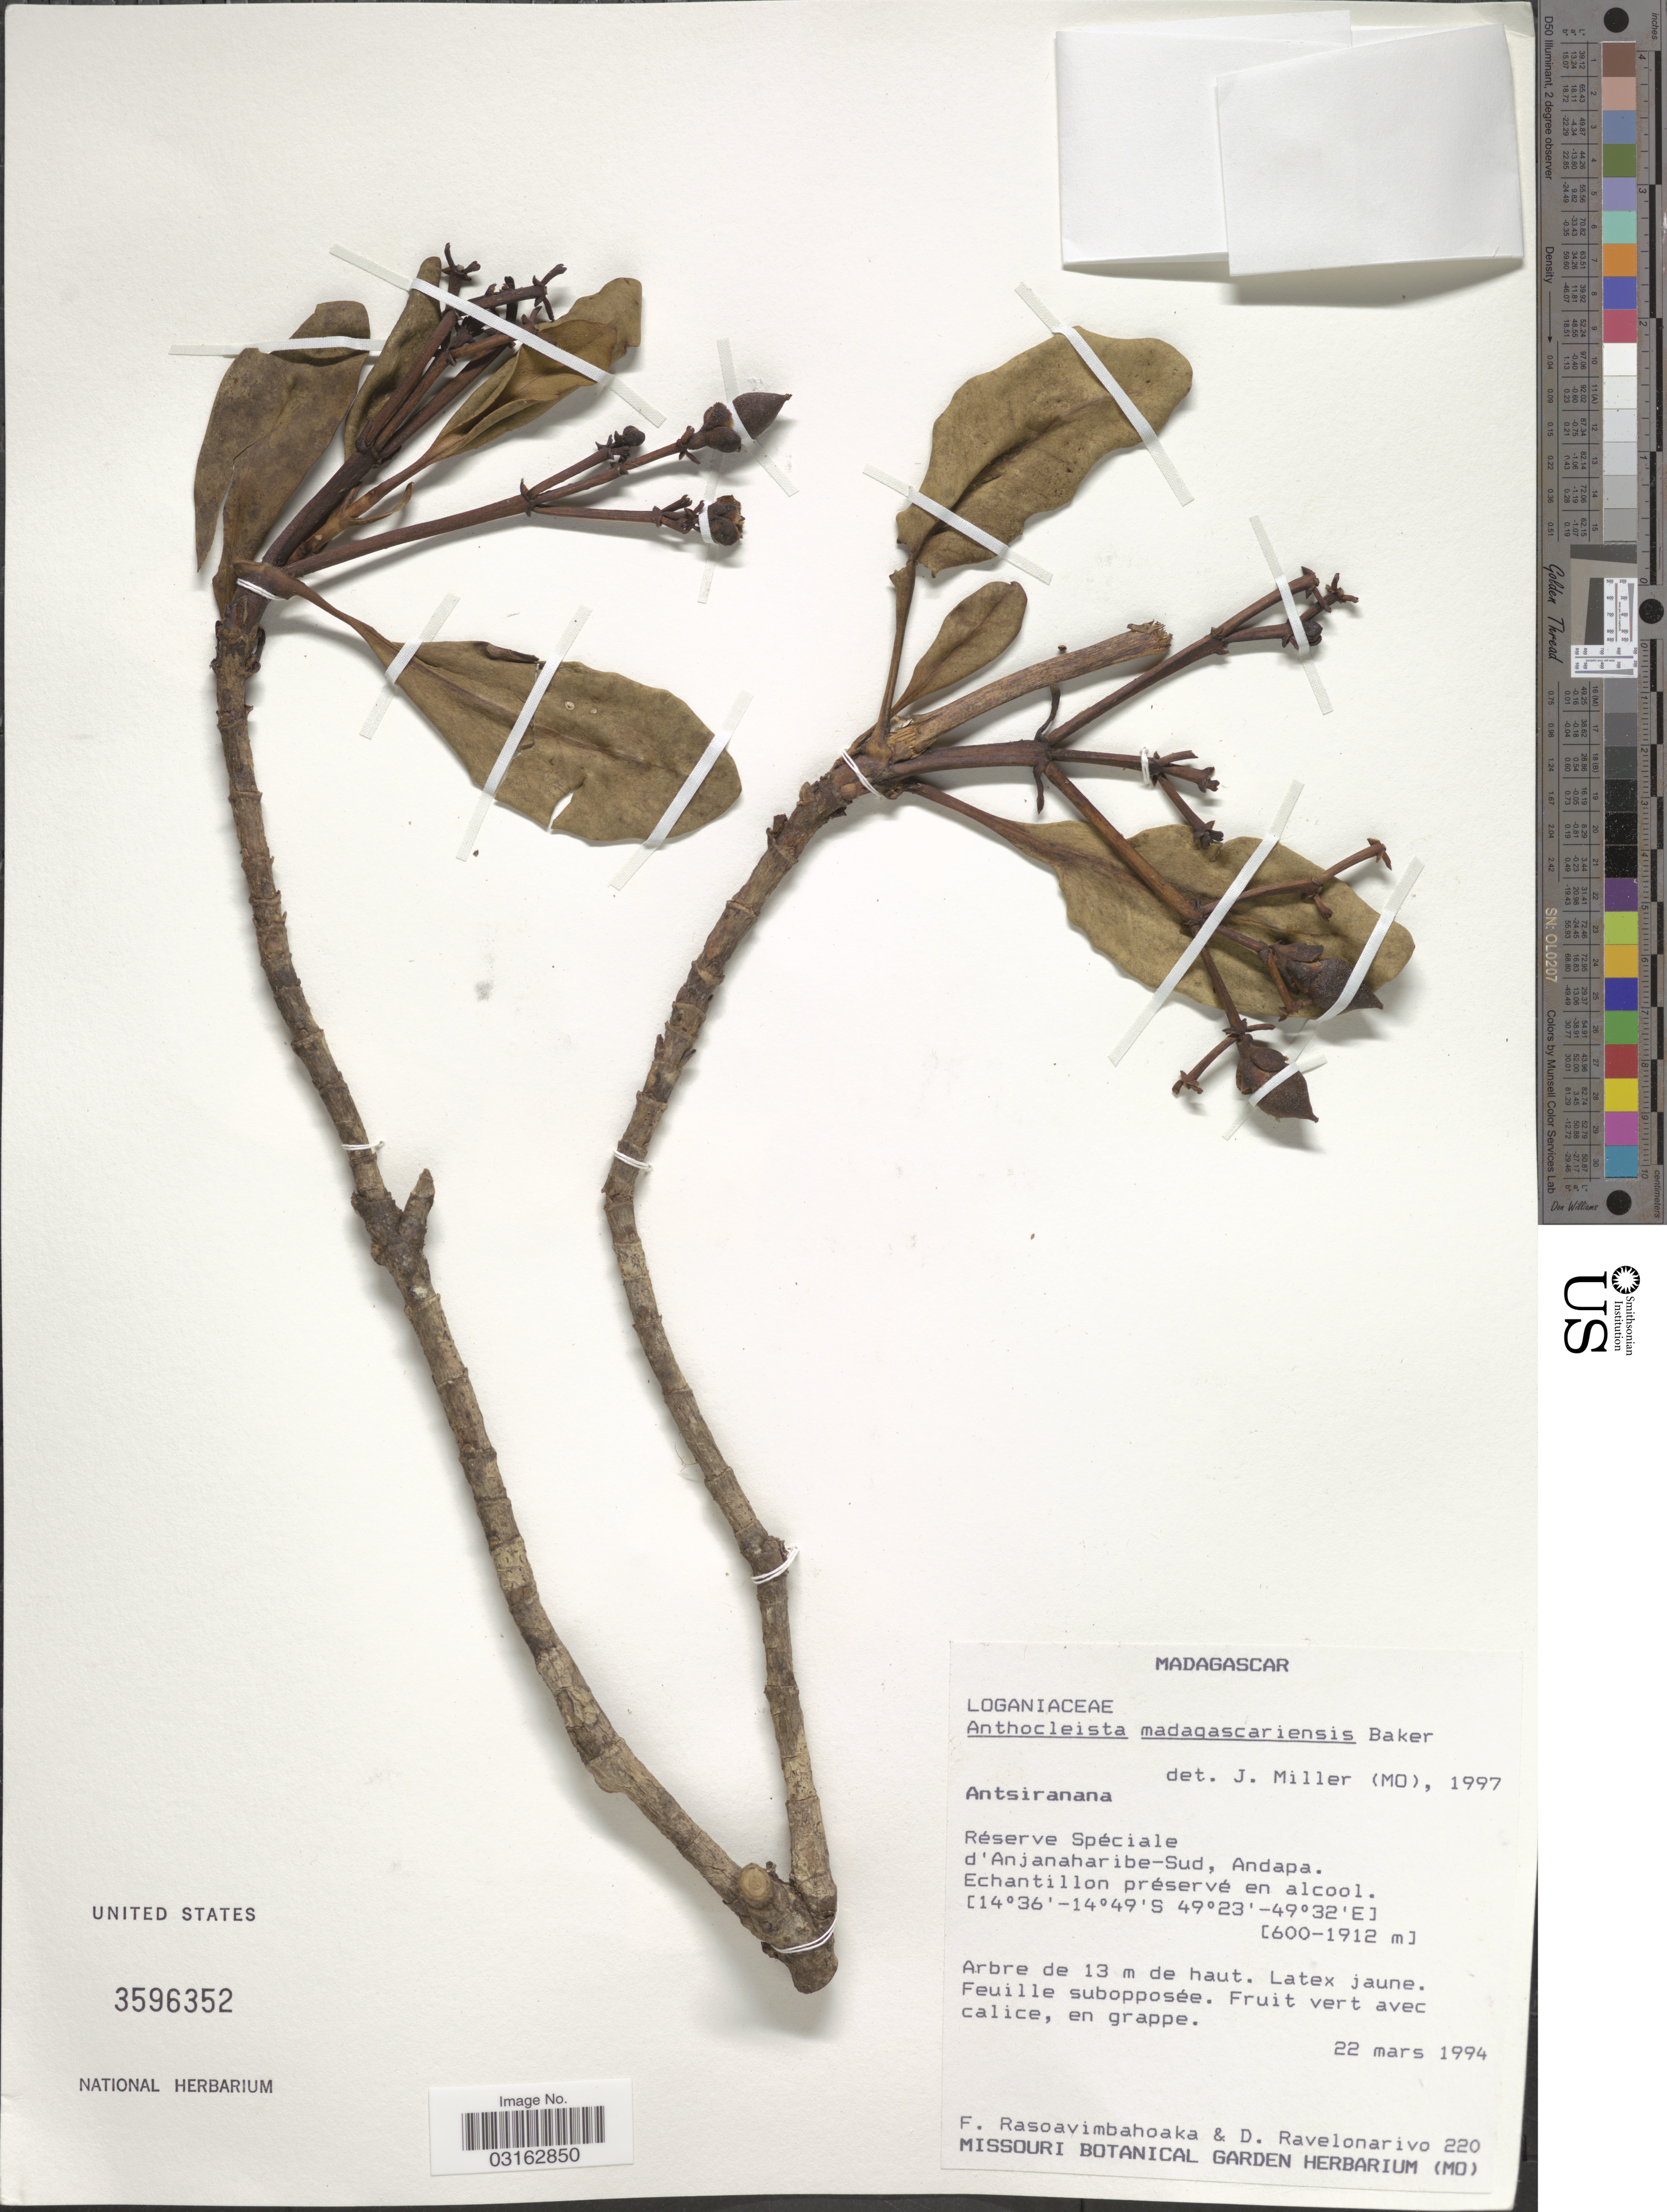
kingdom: Plantae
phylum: Tracheophyta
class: Magnoliopsida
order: Gentianales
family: Gentianaceae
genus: Anthocleista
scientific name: Anthocleista madagascariensis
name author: Baker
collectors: F. Rasoavimbahoaka & D. Ravelonarivo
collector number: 220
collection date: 1994-03-22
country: Madagascar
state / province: Sava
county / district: Andapa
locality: Réserve Spéciale d'Anjanaharibe-Sud, Andapa.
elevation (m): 600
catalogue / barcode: US 3596352